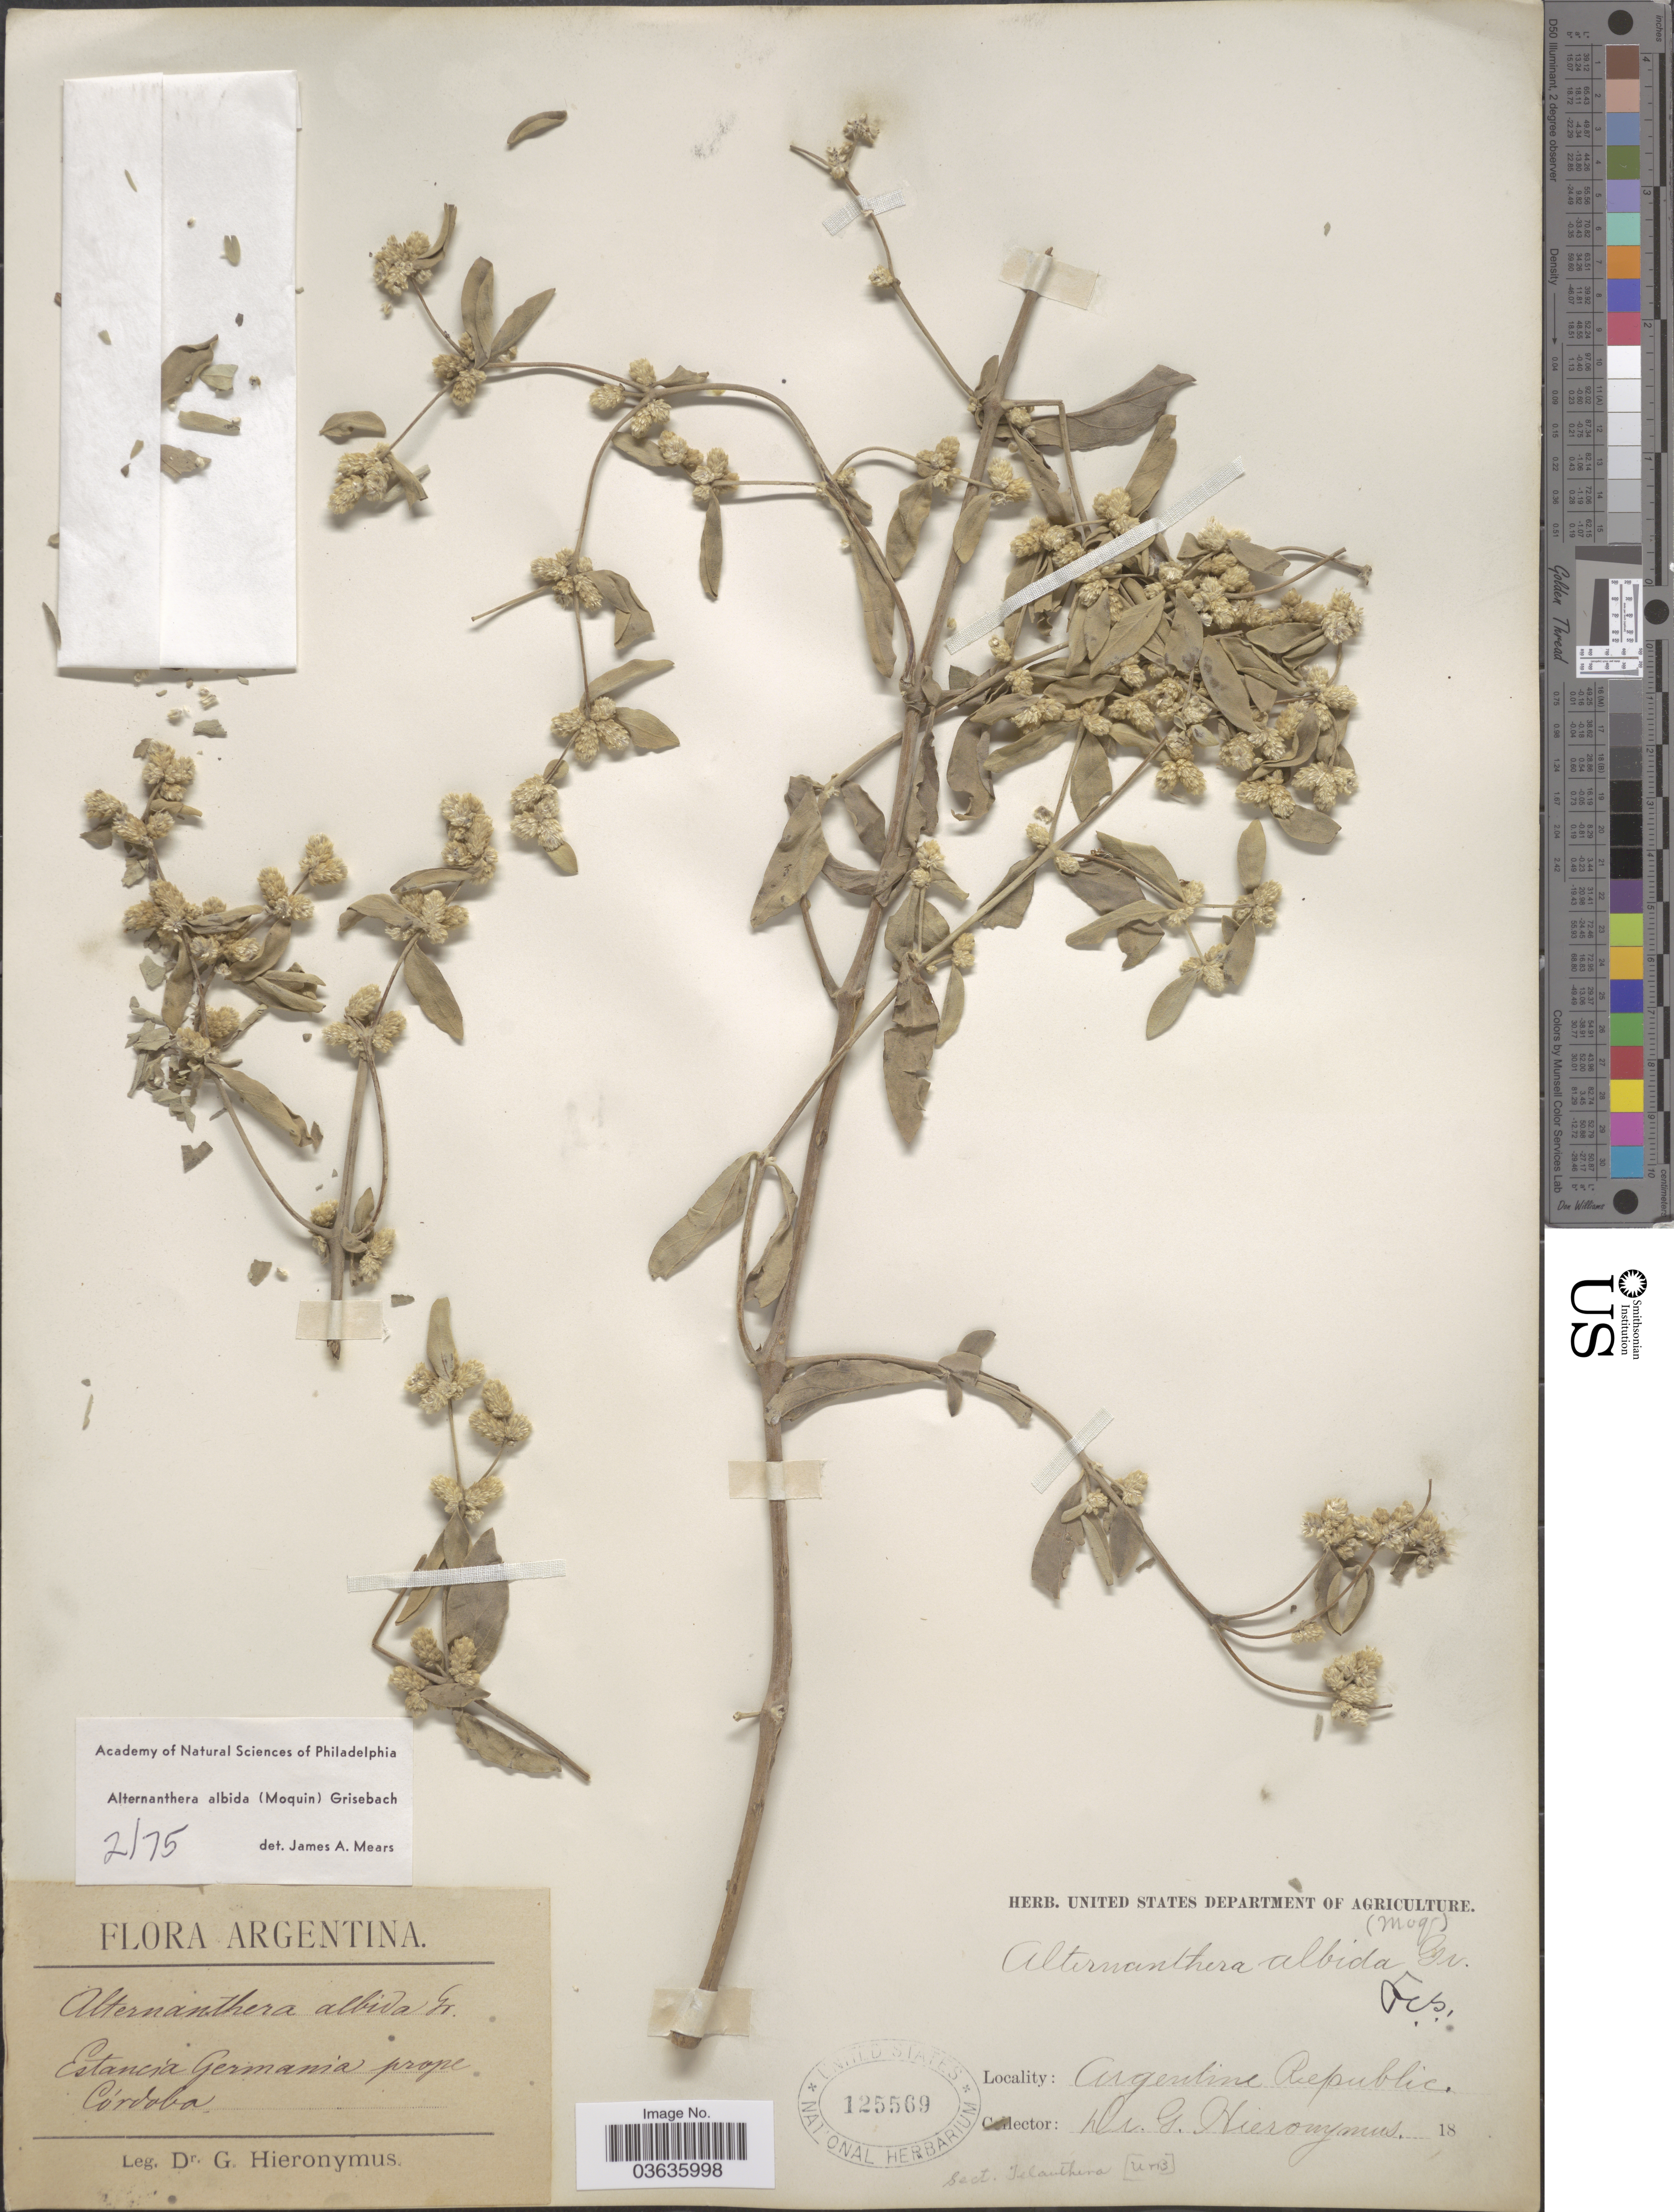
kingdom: Plantae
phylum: Tracheophyta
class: Magnoliopsida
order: Caryophyllales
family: Amaranthaceae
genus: Alternanthera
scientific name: Alternanthera albida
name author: (Moq.) Griseb.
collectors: G. H. Hieronymus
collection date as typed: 18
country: Argentina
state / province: Cordoba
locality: Estancia Germania prope Córdoba.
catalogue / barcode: US 125569